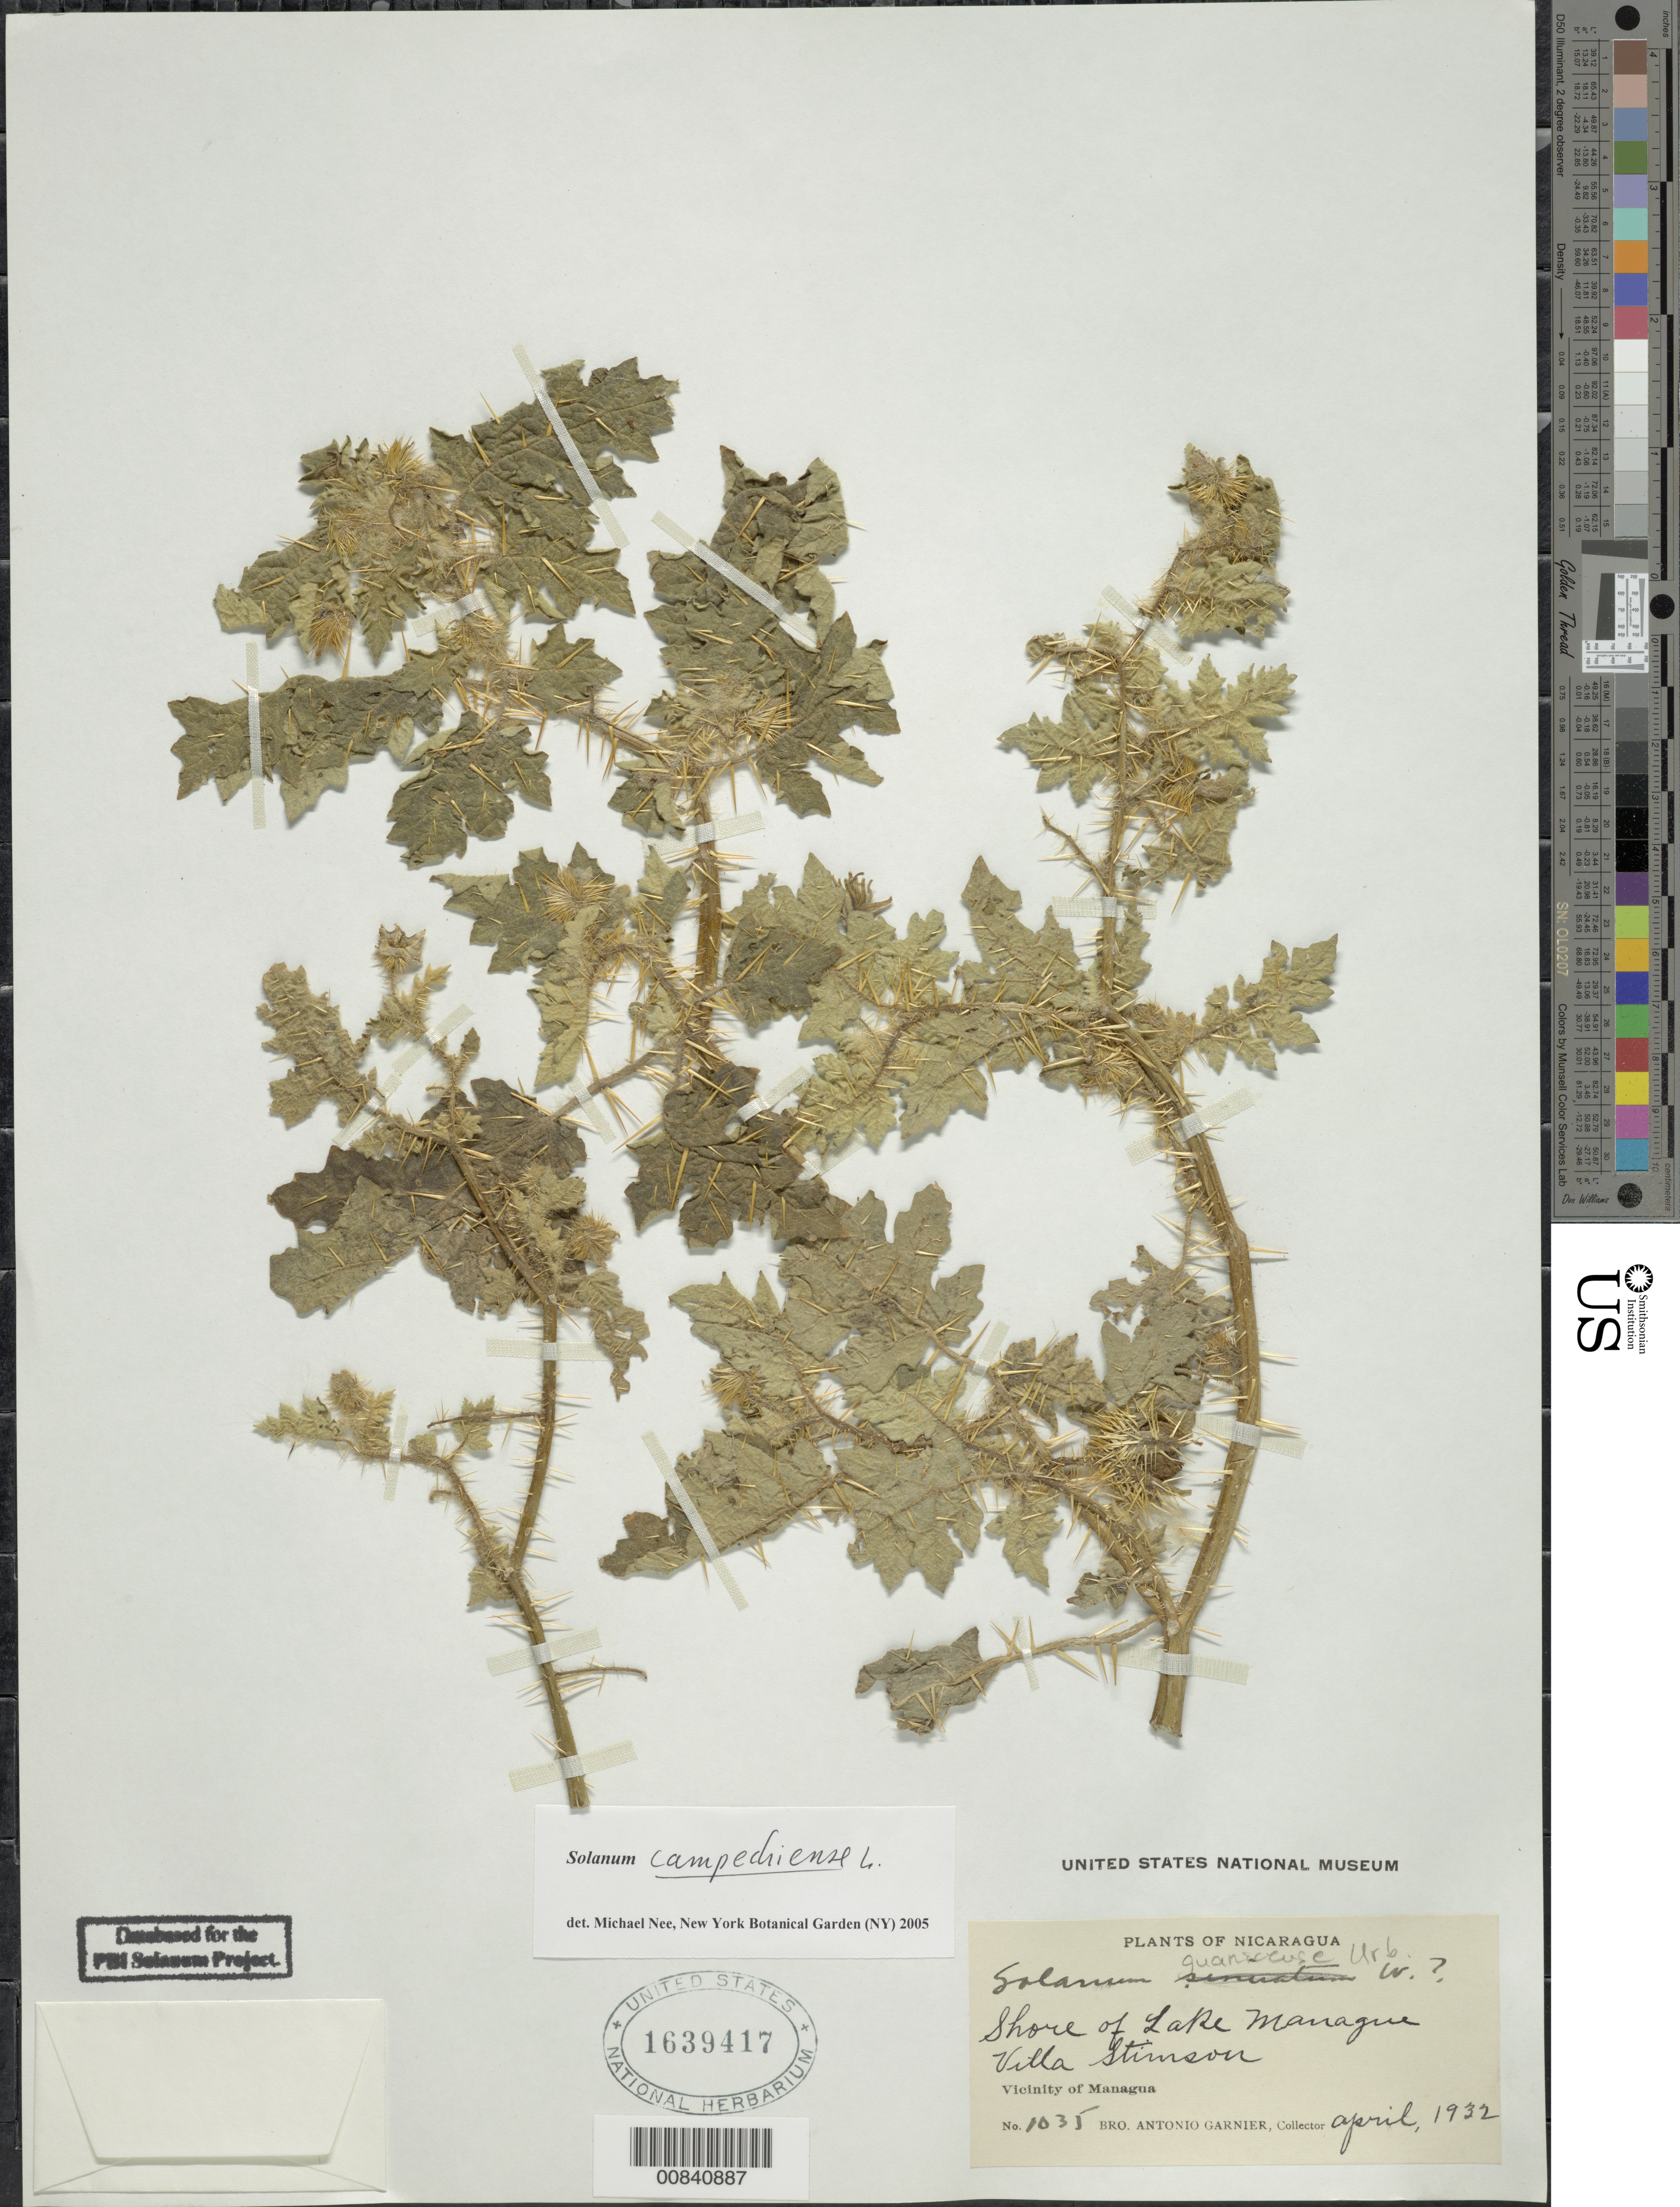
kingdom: Plantae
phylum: Tracheophyta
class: Magnoliopsida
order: Solanales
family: Solanaceae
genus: Solanum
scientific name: Solanum campechiense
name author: L.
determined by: Nee, Michael H.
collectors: Bro. A. Garnier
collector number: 1035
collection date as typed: Apr 1932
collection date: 1932-04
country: Nicaragua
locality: Vicinity of Managua. Shore of Lake Managua. Villa Stinson.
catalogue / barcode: US 1639417